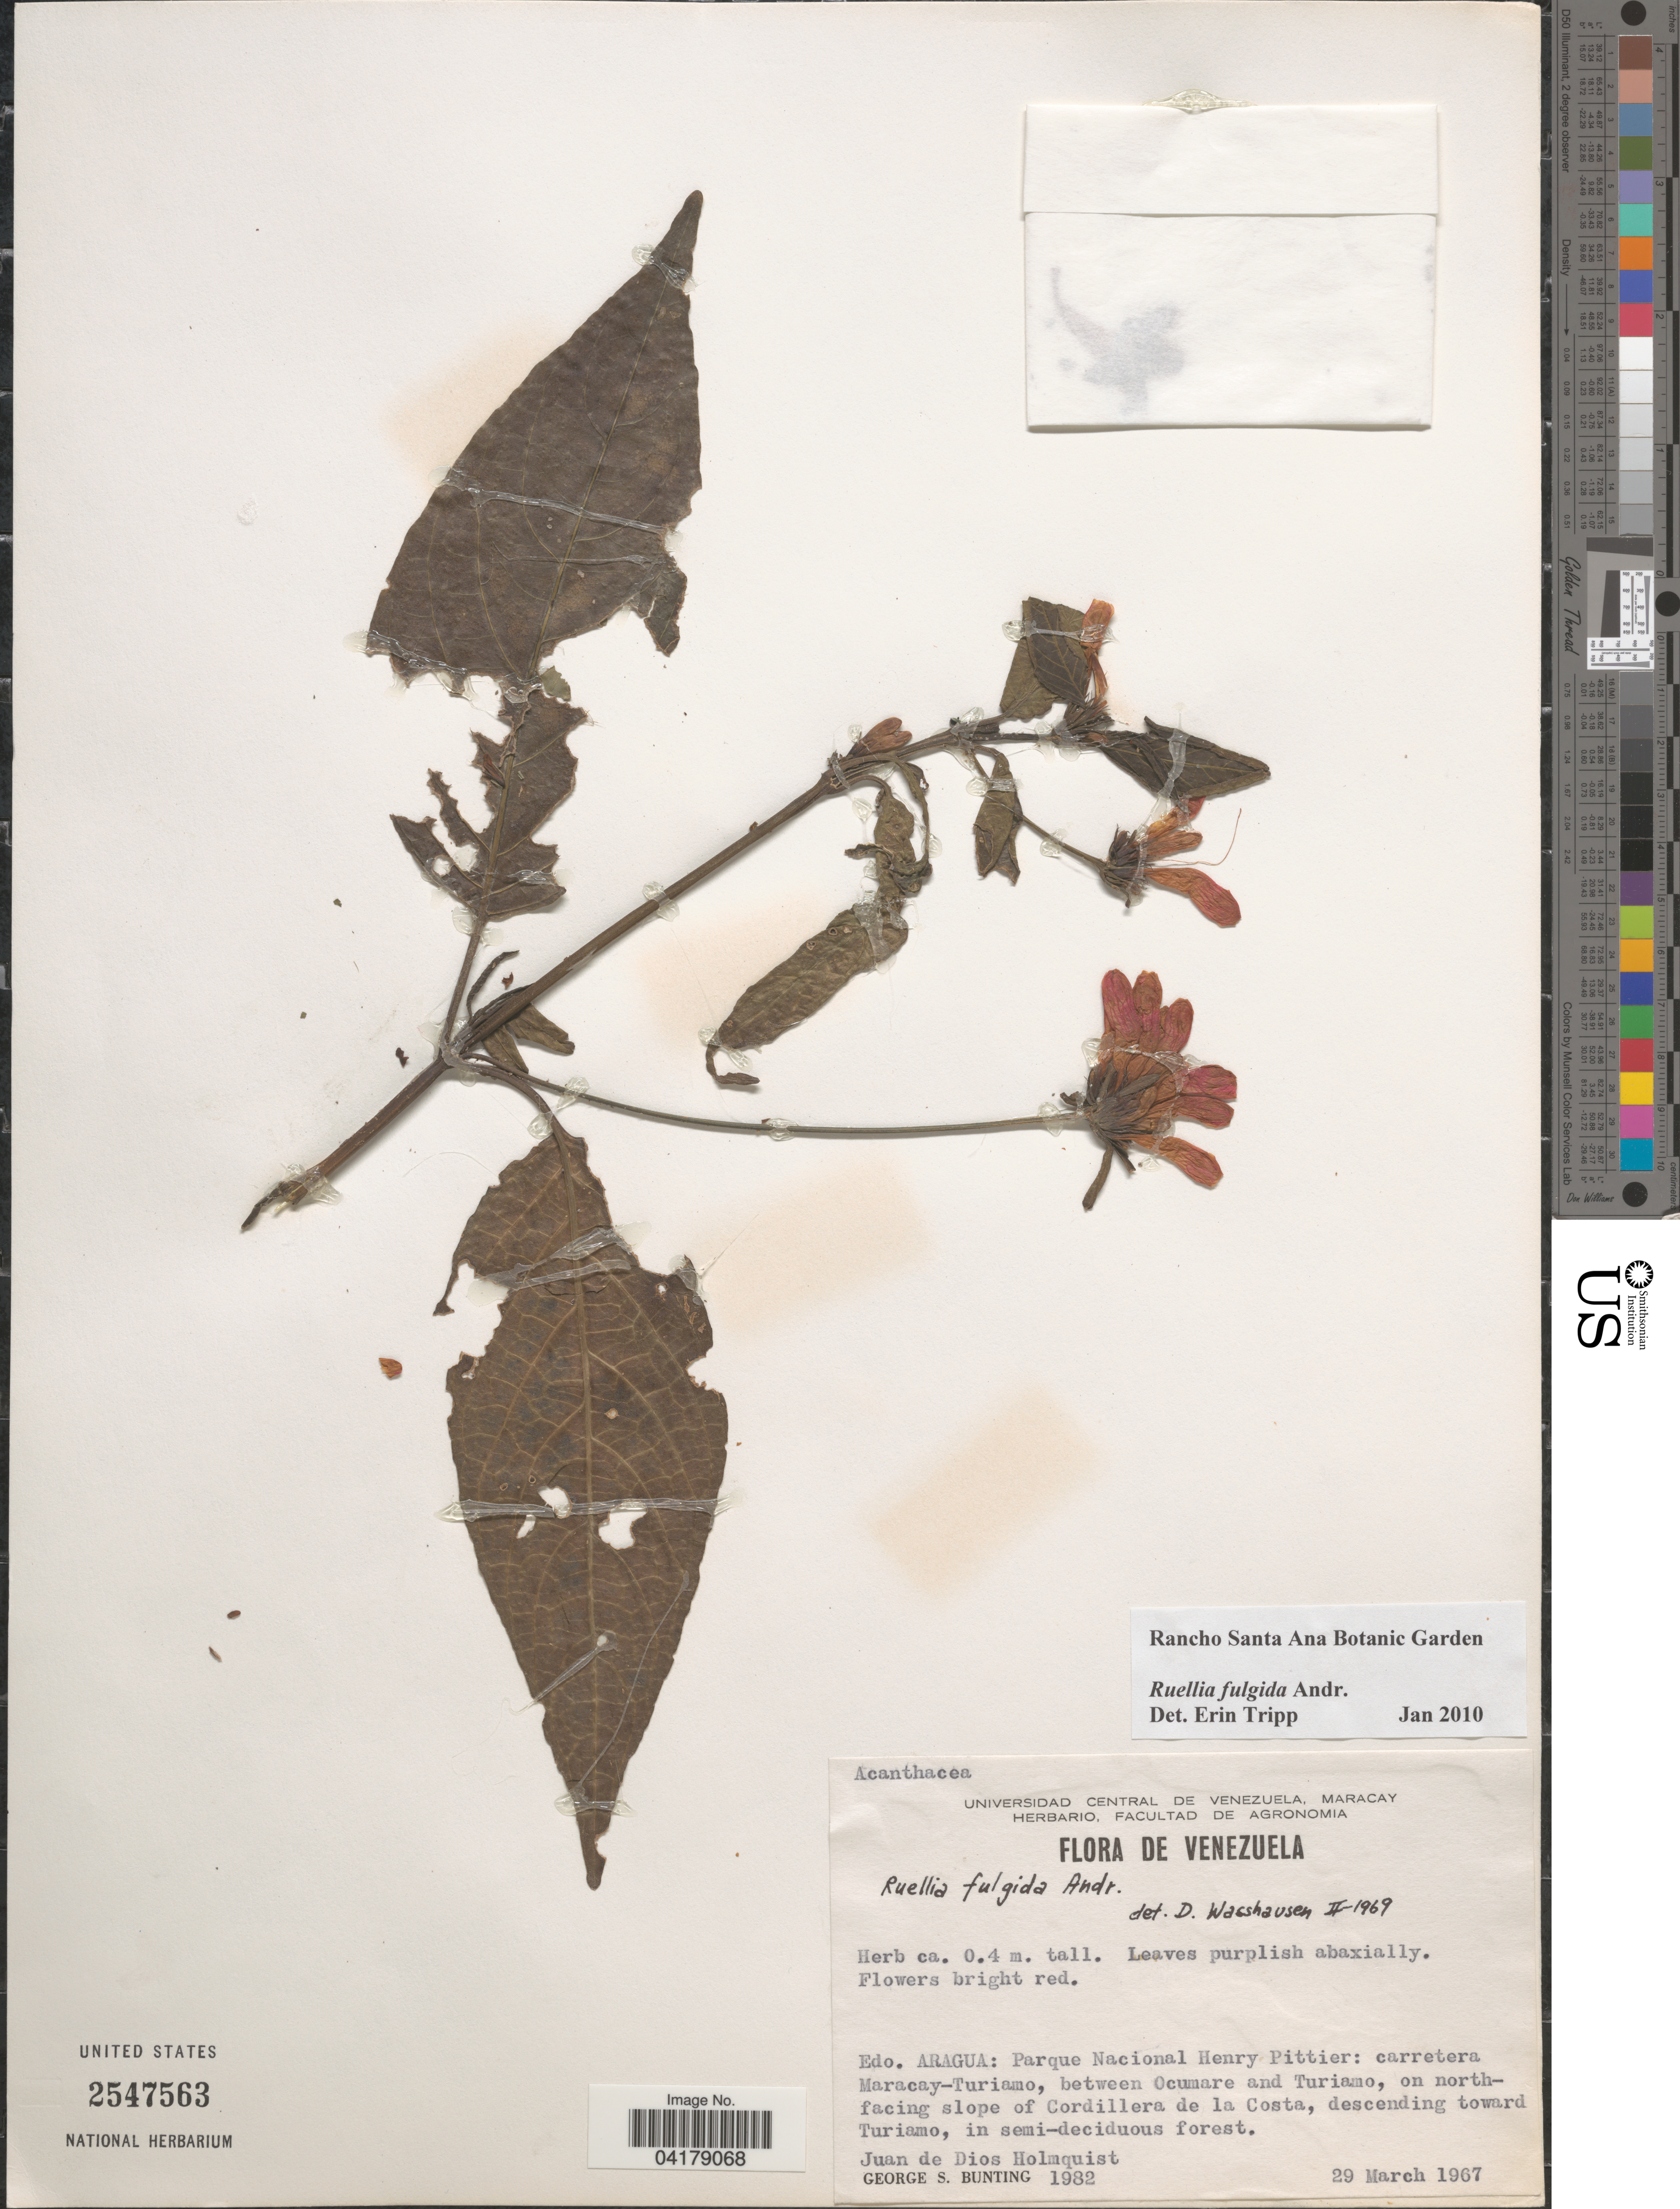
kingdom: Plantae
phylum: Tracheophyta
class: Magnoliopsida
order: Lamiales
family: Acanthaceae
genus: Ruellia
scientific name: Ruellia fulgida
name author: Andrews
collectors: J. Holmquist & G. S. Bunting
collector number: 1982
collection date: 1967-03-29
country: Venezuela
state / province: Aragua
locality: Parque Nacional Henry Pittier: carretera Maracay-Turiamo, between Ocumare and Turiamo, on north-facing slope of Cordillera de la Costa, descending toward Turiamo.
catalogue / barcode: US 2547563